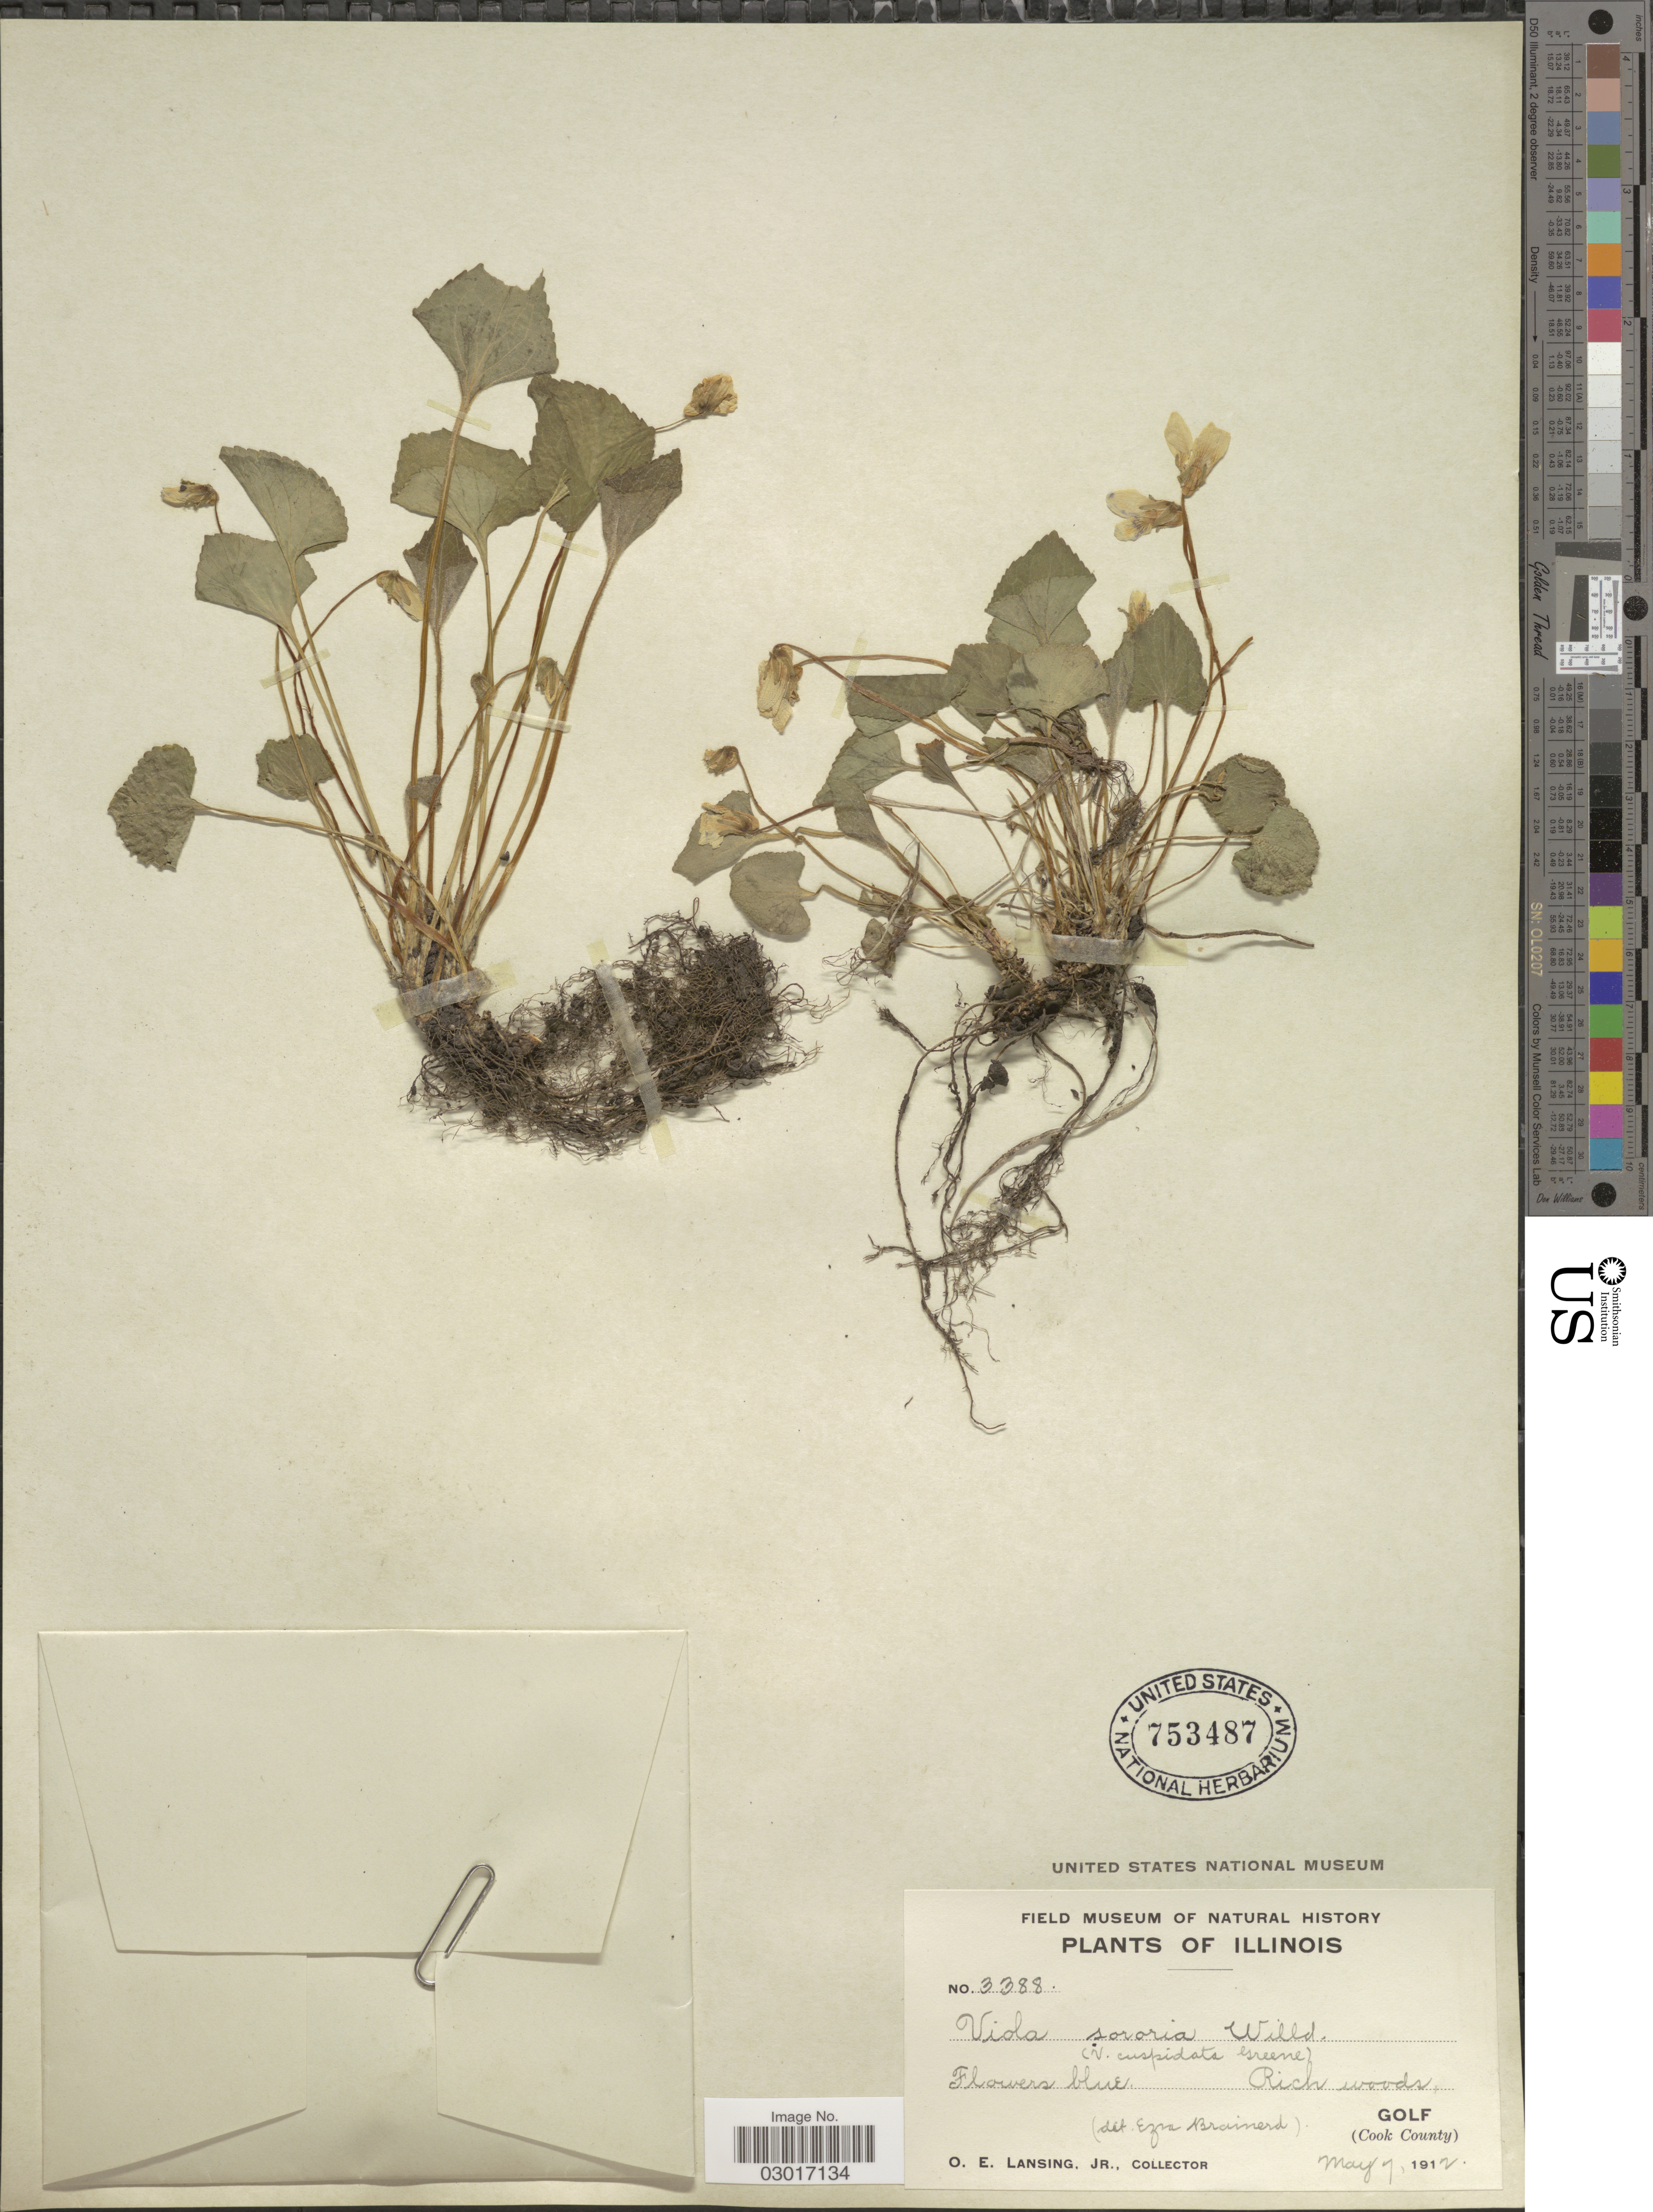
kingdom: Plantae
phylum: Tracheophyta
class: Magnoliopsida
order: Malpighiales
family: Violaceae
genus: Viola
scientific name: Viola sororia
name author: Willd.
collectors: O. Lansing Jr.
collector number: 3388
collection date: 1912-05-07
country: United States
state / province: Illinois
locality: Golf (Cook County).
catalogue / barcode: US 753487